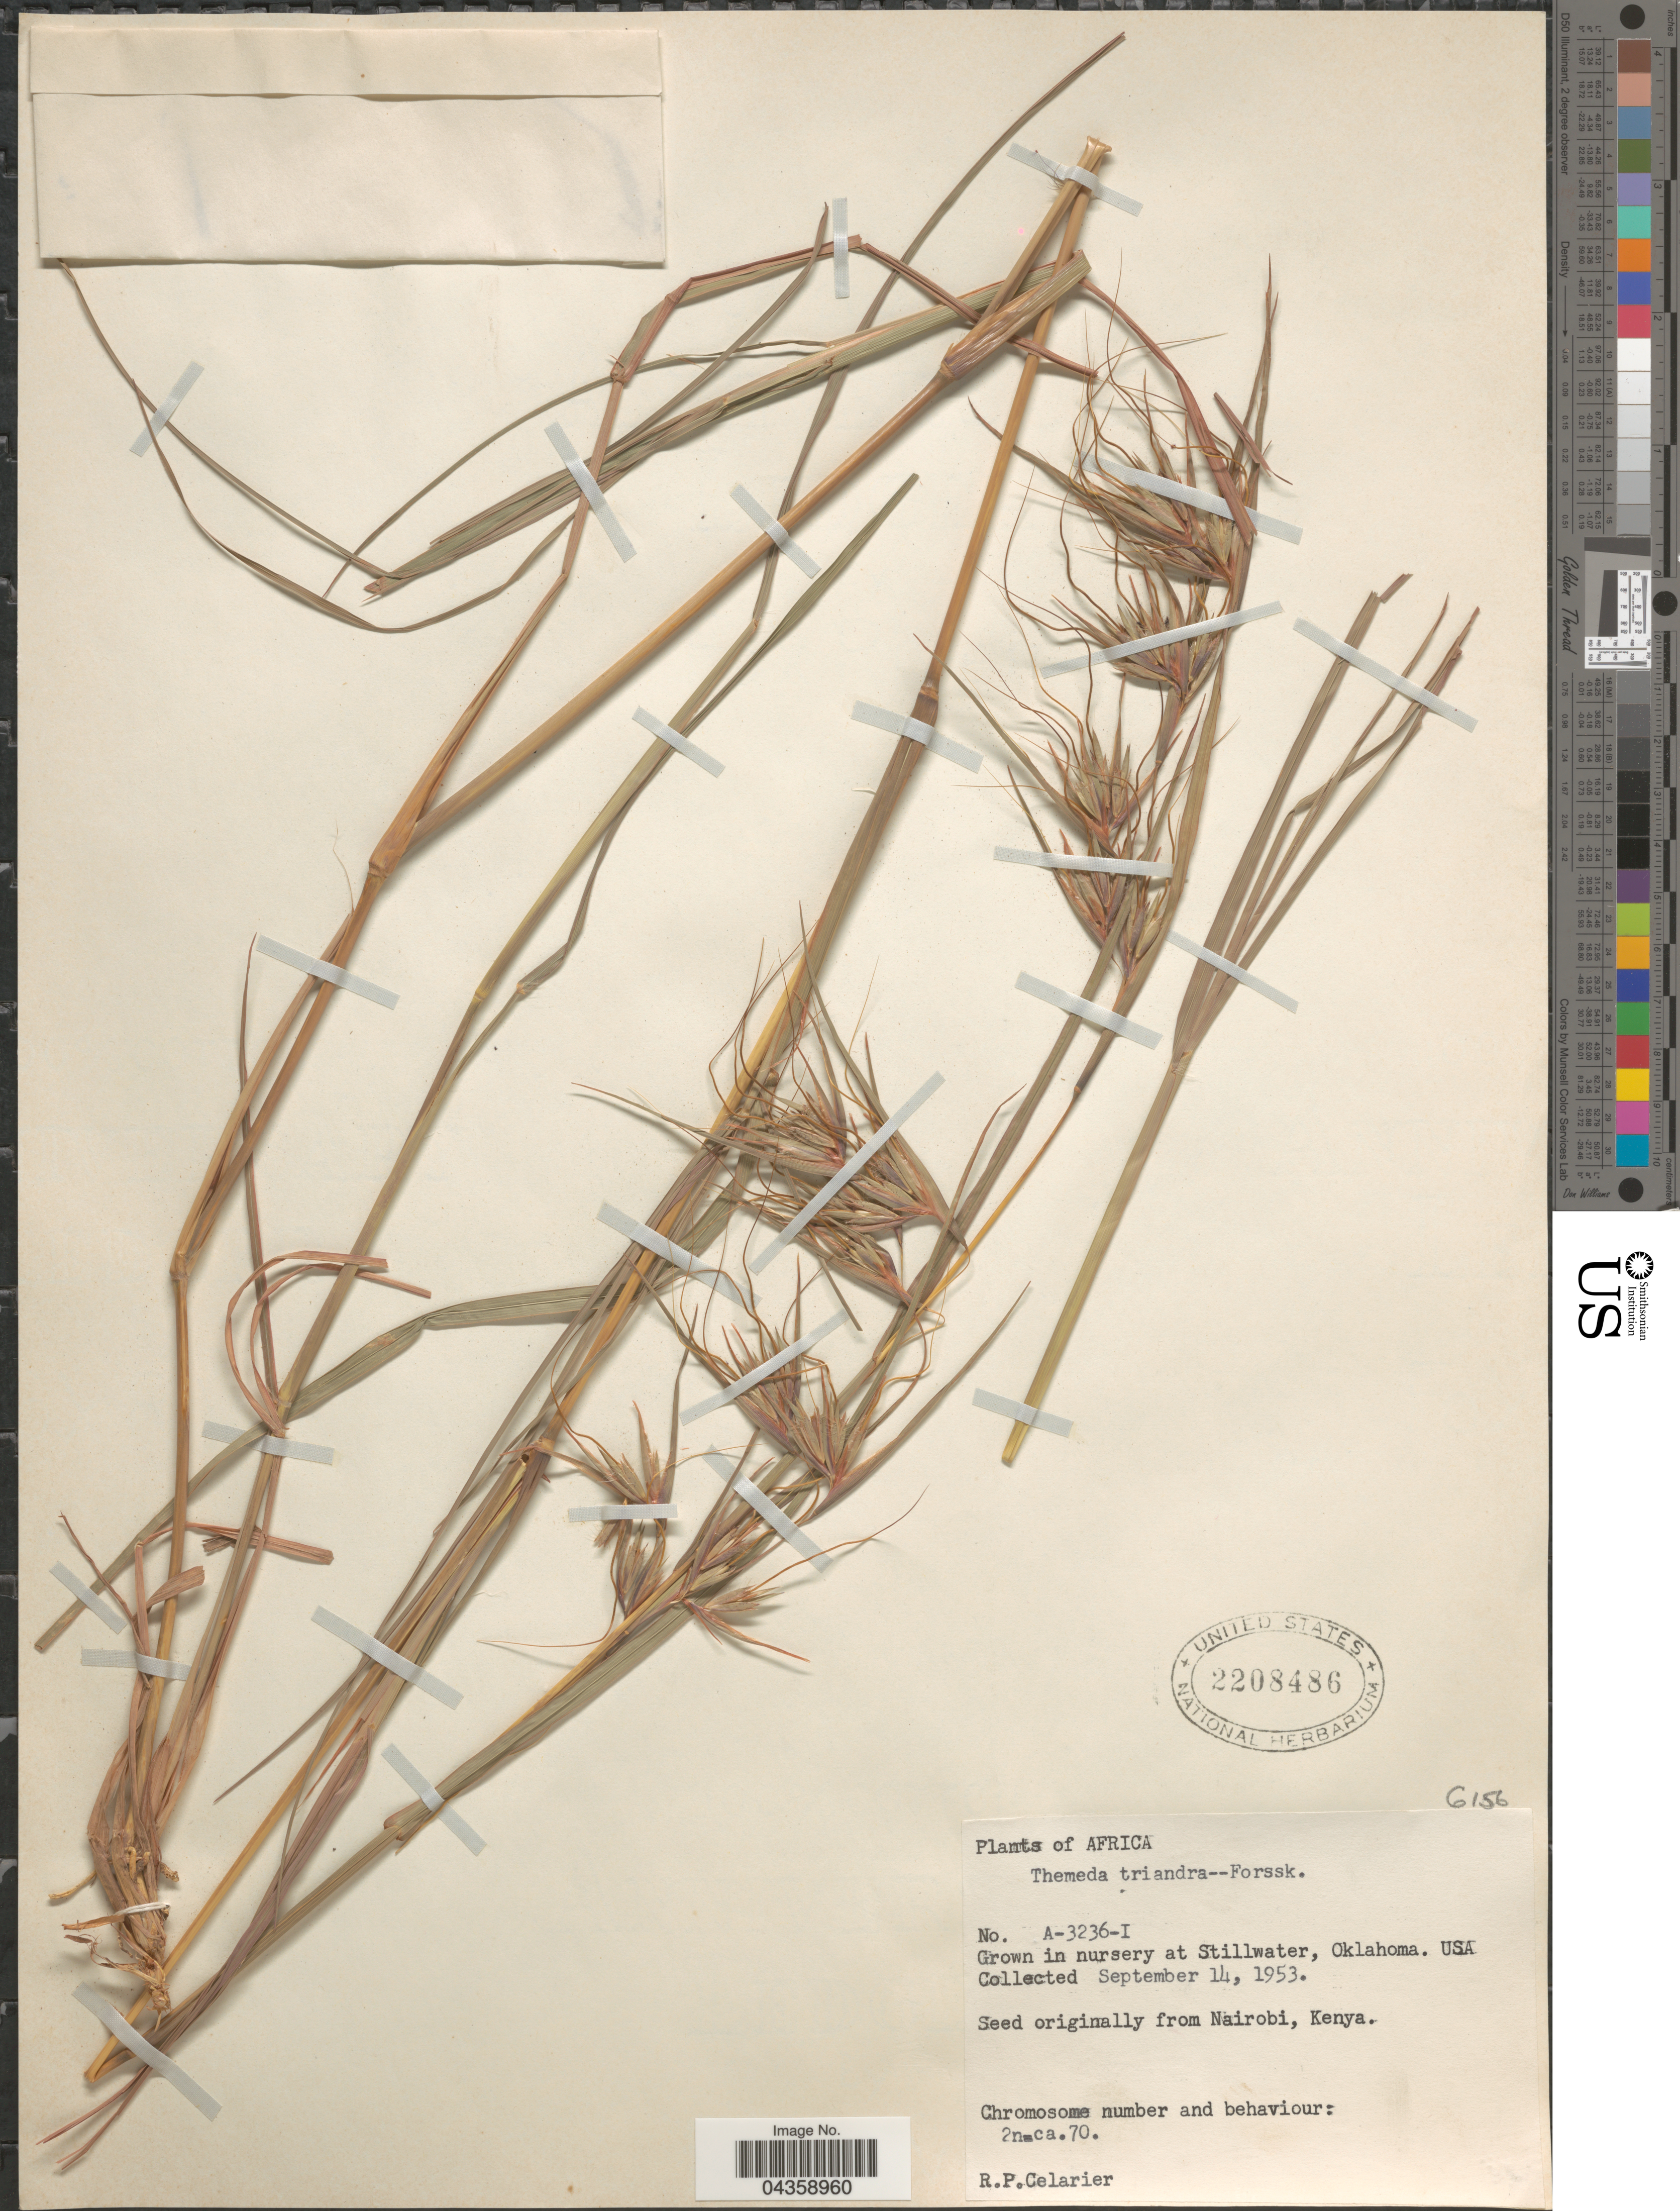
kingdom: Plantae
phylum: Tracheophyta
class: Liliopsida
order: Poales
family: Poaceae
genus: Themeda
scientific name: Themeda triandra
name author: Forssk.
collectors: R. Celarier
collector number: A-3236-I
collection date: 1953-09-14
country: United States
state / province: Oklahoma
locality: In nursery at Stillwater.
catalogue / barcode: US 2208486